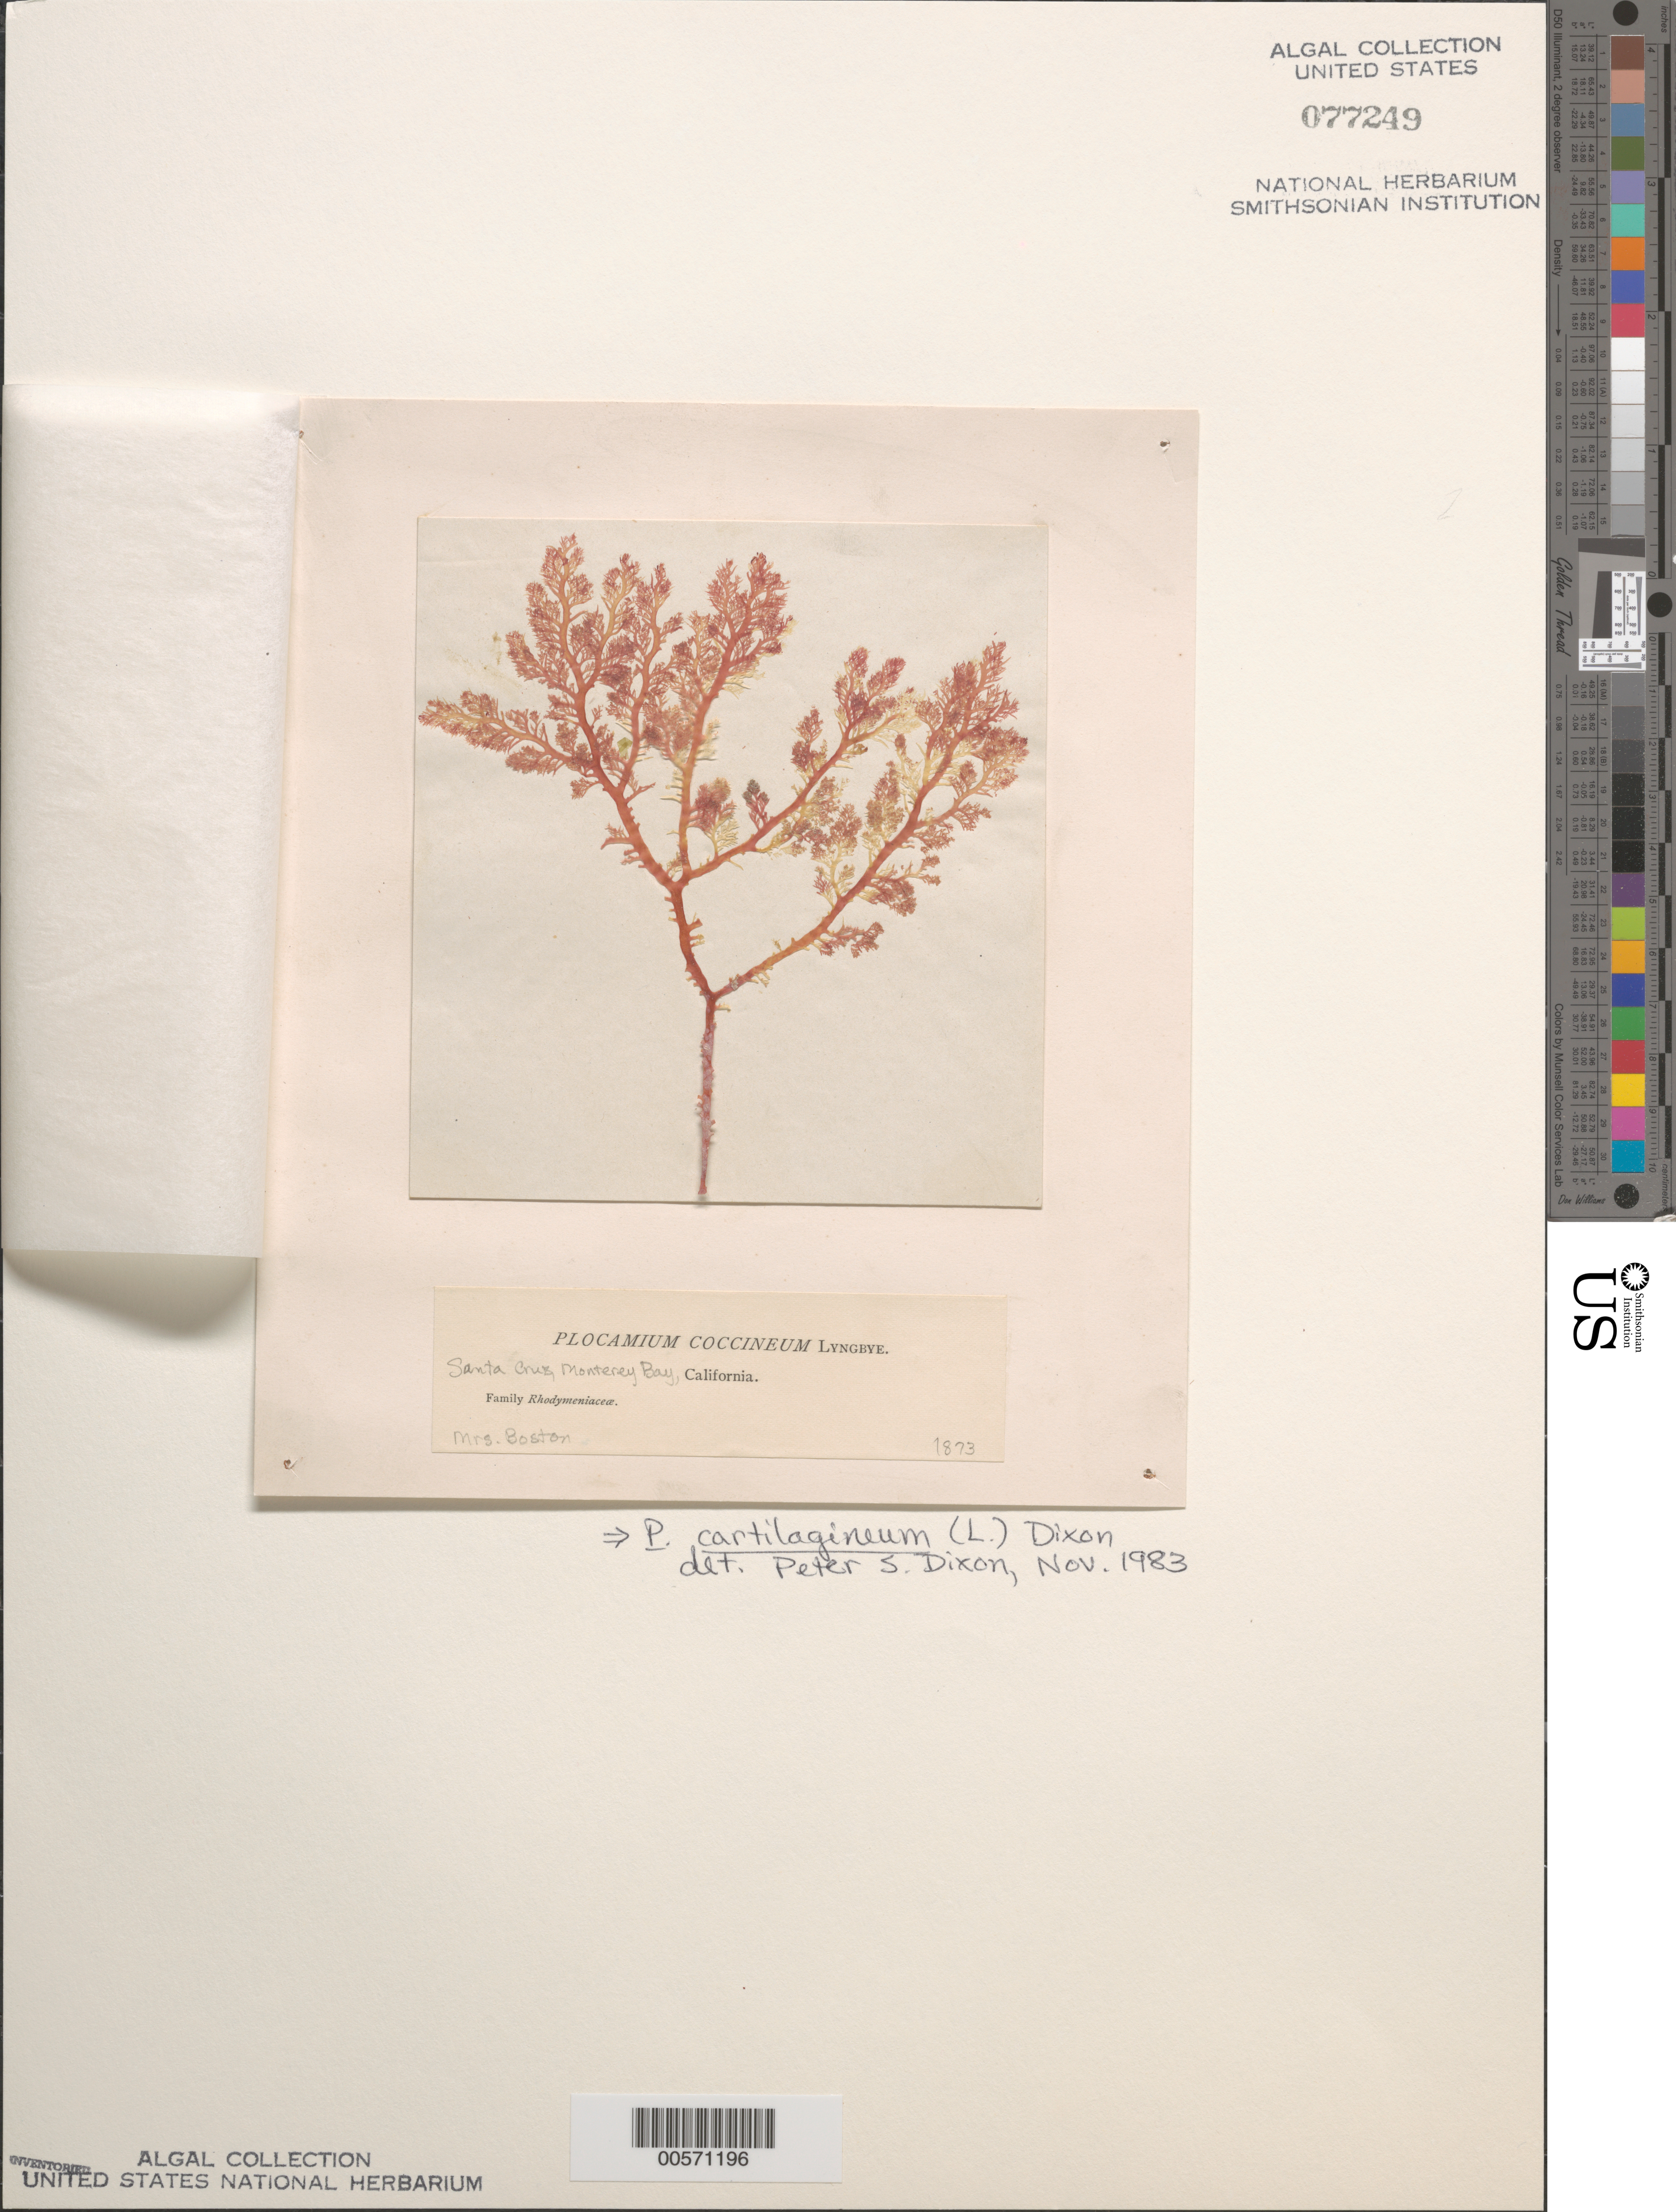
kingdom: Plantae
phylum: Rhodophyta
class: Florideophyceae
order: Plocamiales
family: Plocamiaceae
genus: Plocamium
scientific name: Plocamium cartilagineum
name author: (L.) P.S. Dixon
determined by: Dixon, P. S.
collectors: Boston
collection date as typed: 1873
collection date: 1873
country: United States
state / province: California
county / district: Santa Cruz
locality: Santa Cruz, Monterey Bay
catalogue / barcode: US 77249